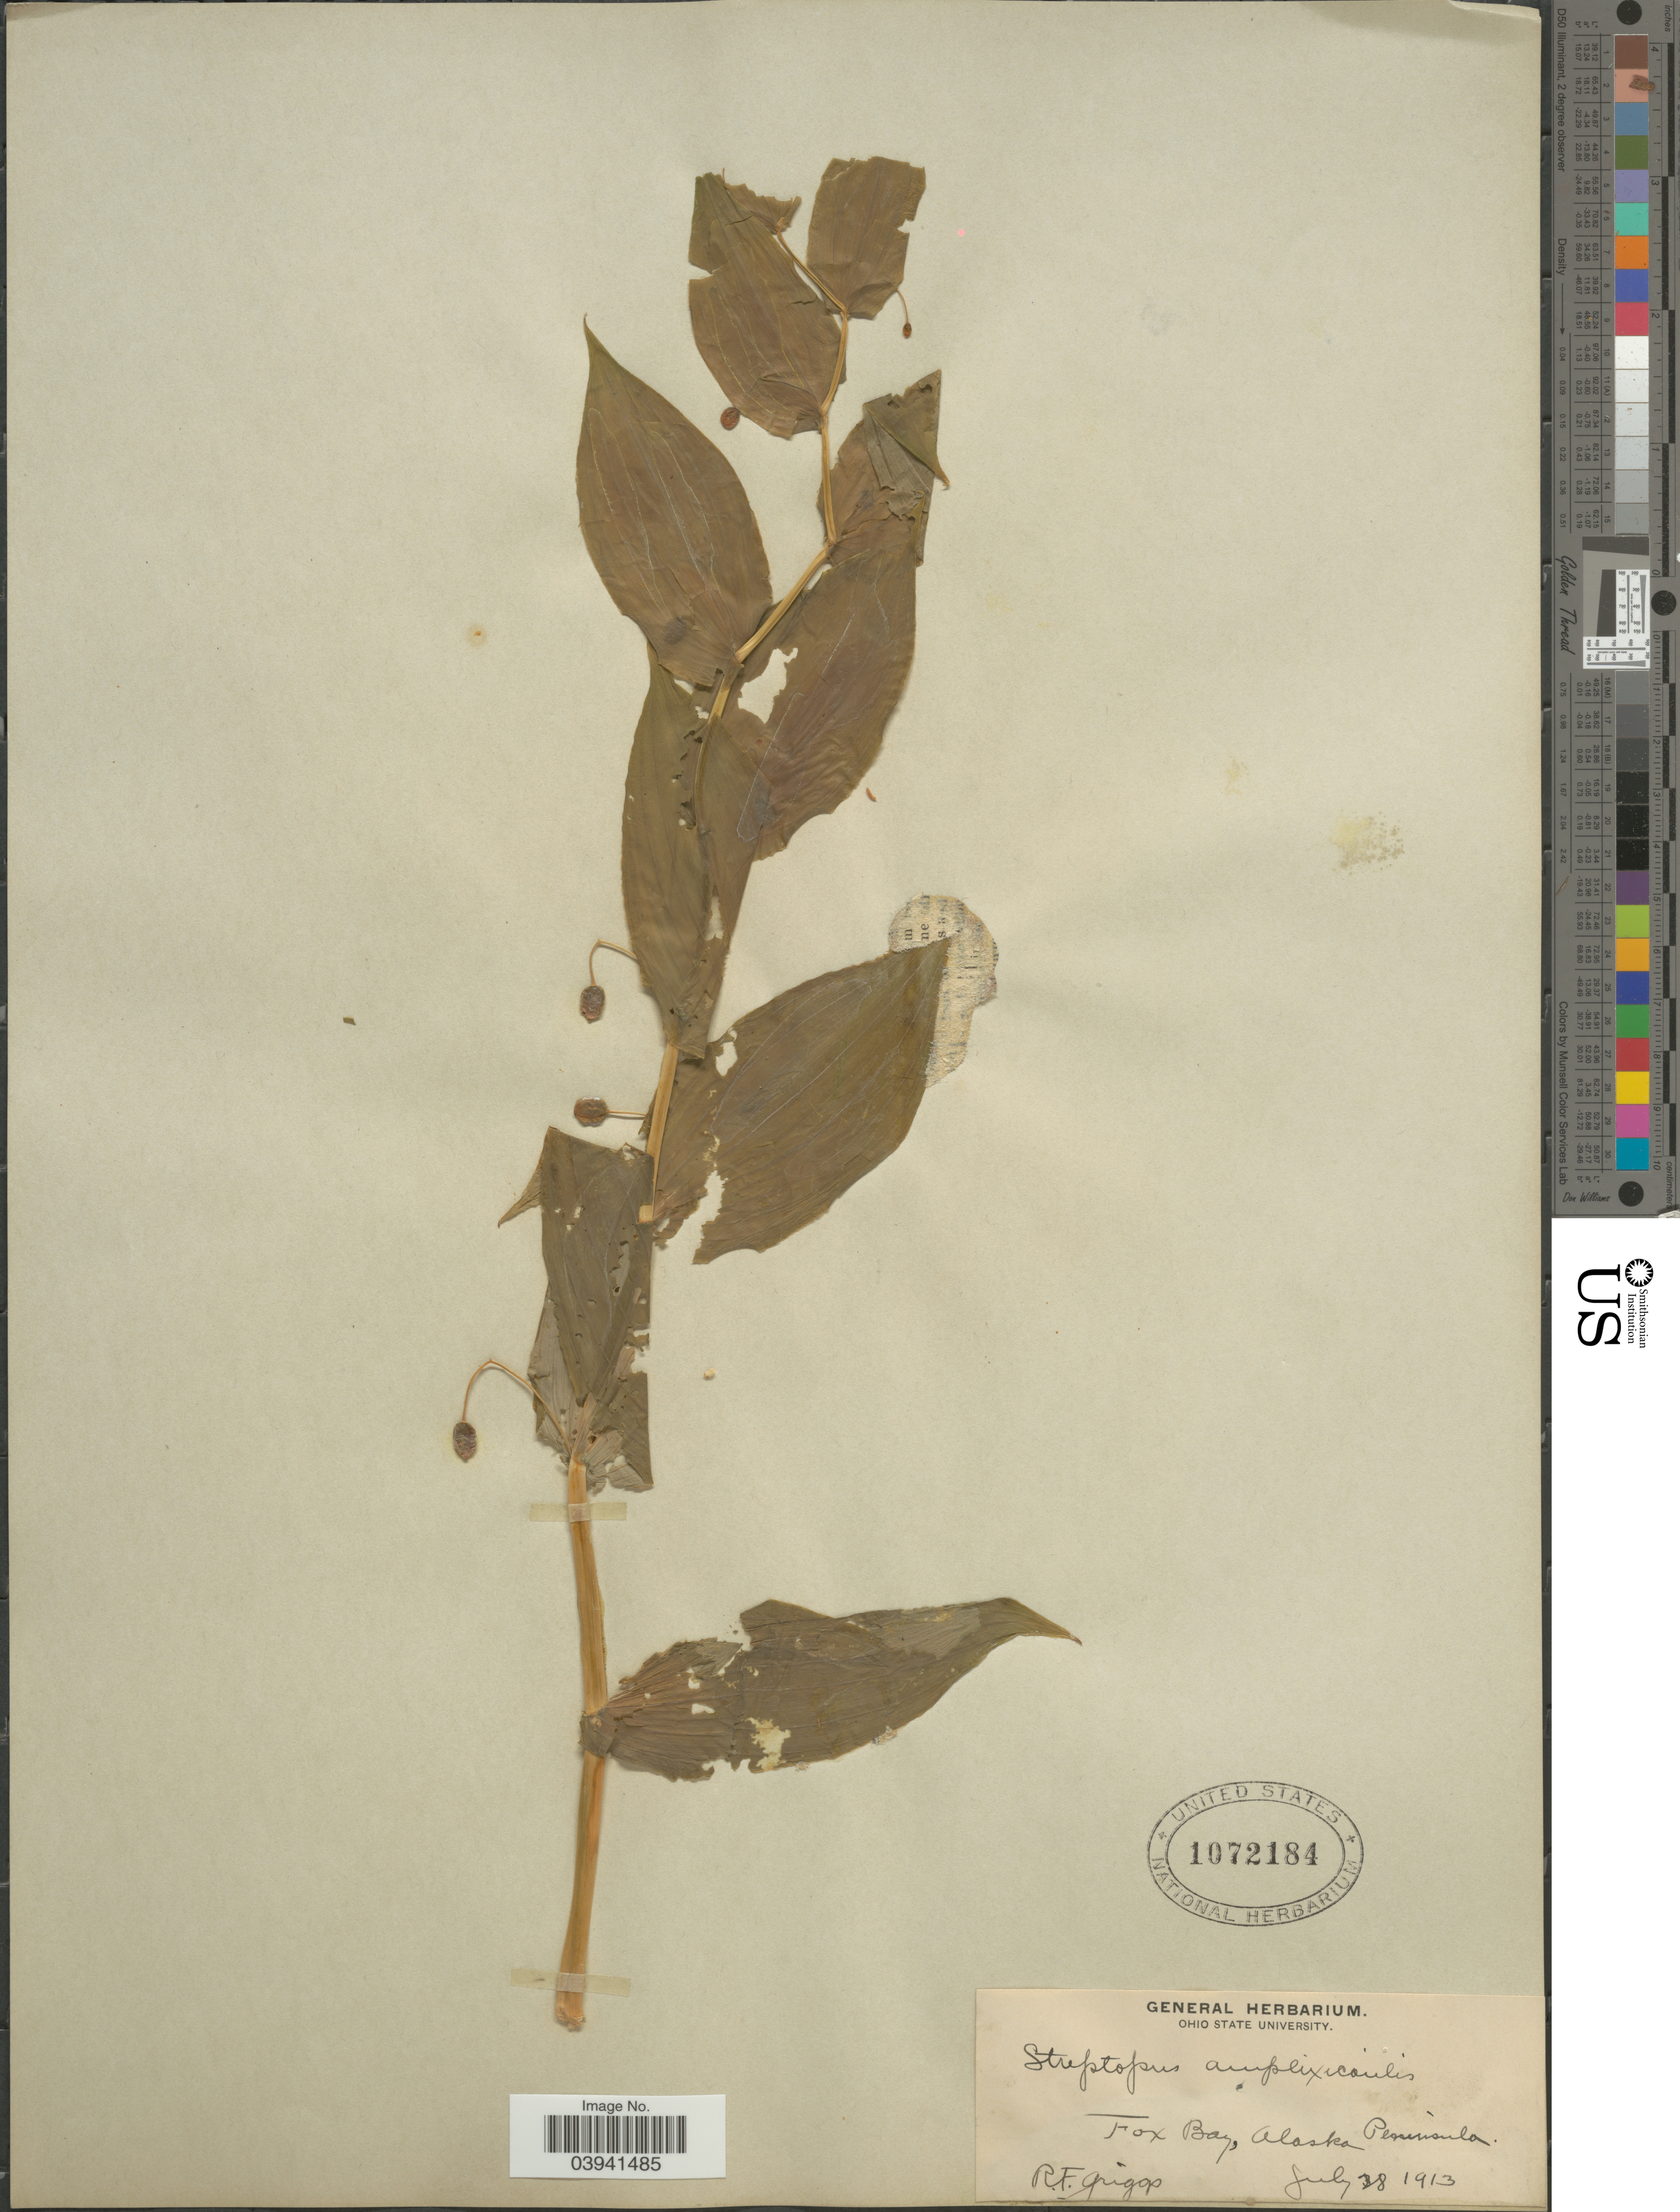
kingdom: Plantae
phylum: Tracheophyta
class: Liliopsida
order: Liliales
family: Liliaceae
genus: Streptopus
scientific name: Streptopus amplexifolius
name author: (L.) DC.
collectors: R. F. Griggs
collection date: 1913-07-28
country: United States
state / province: Alaska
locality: Fox Bay, Alaska Peninsula.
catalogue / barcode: US 1072184